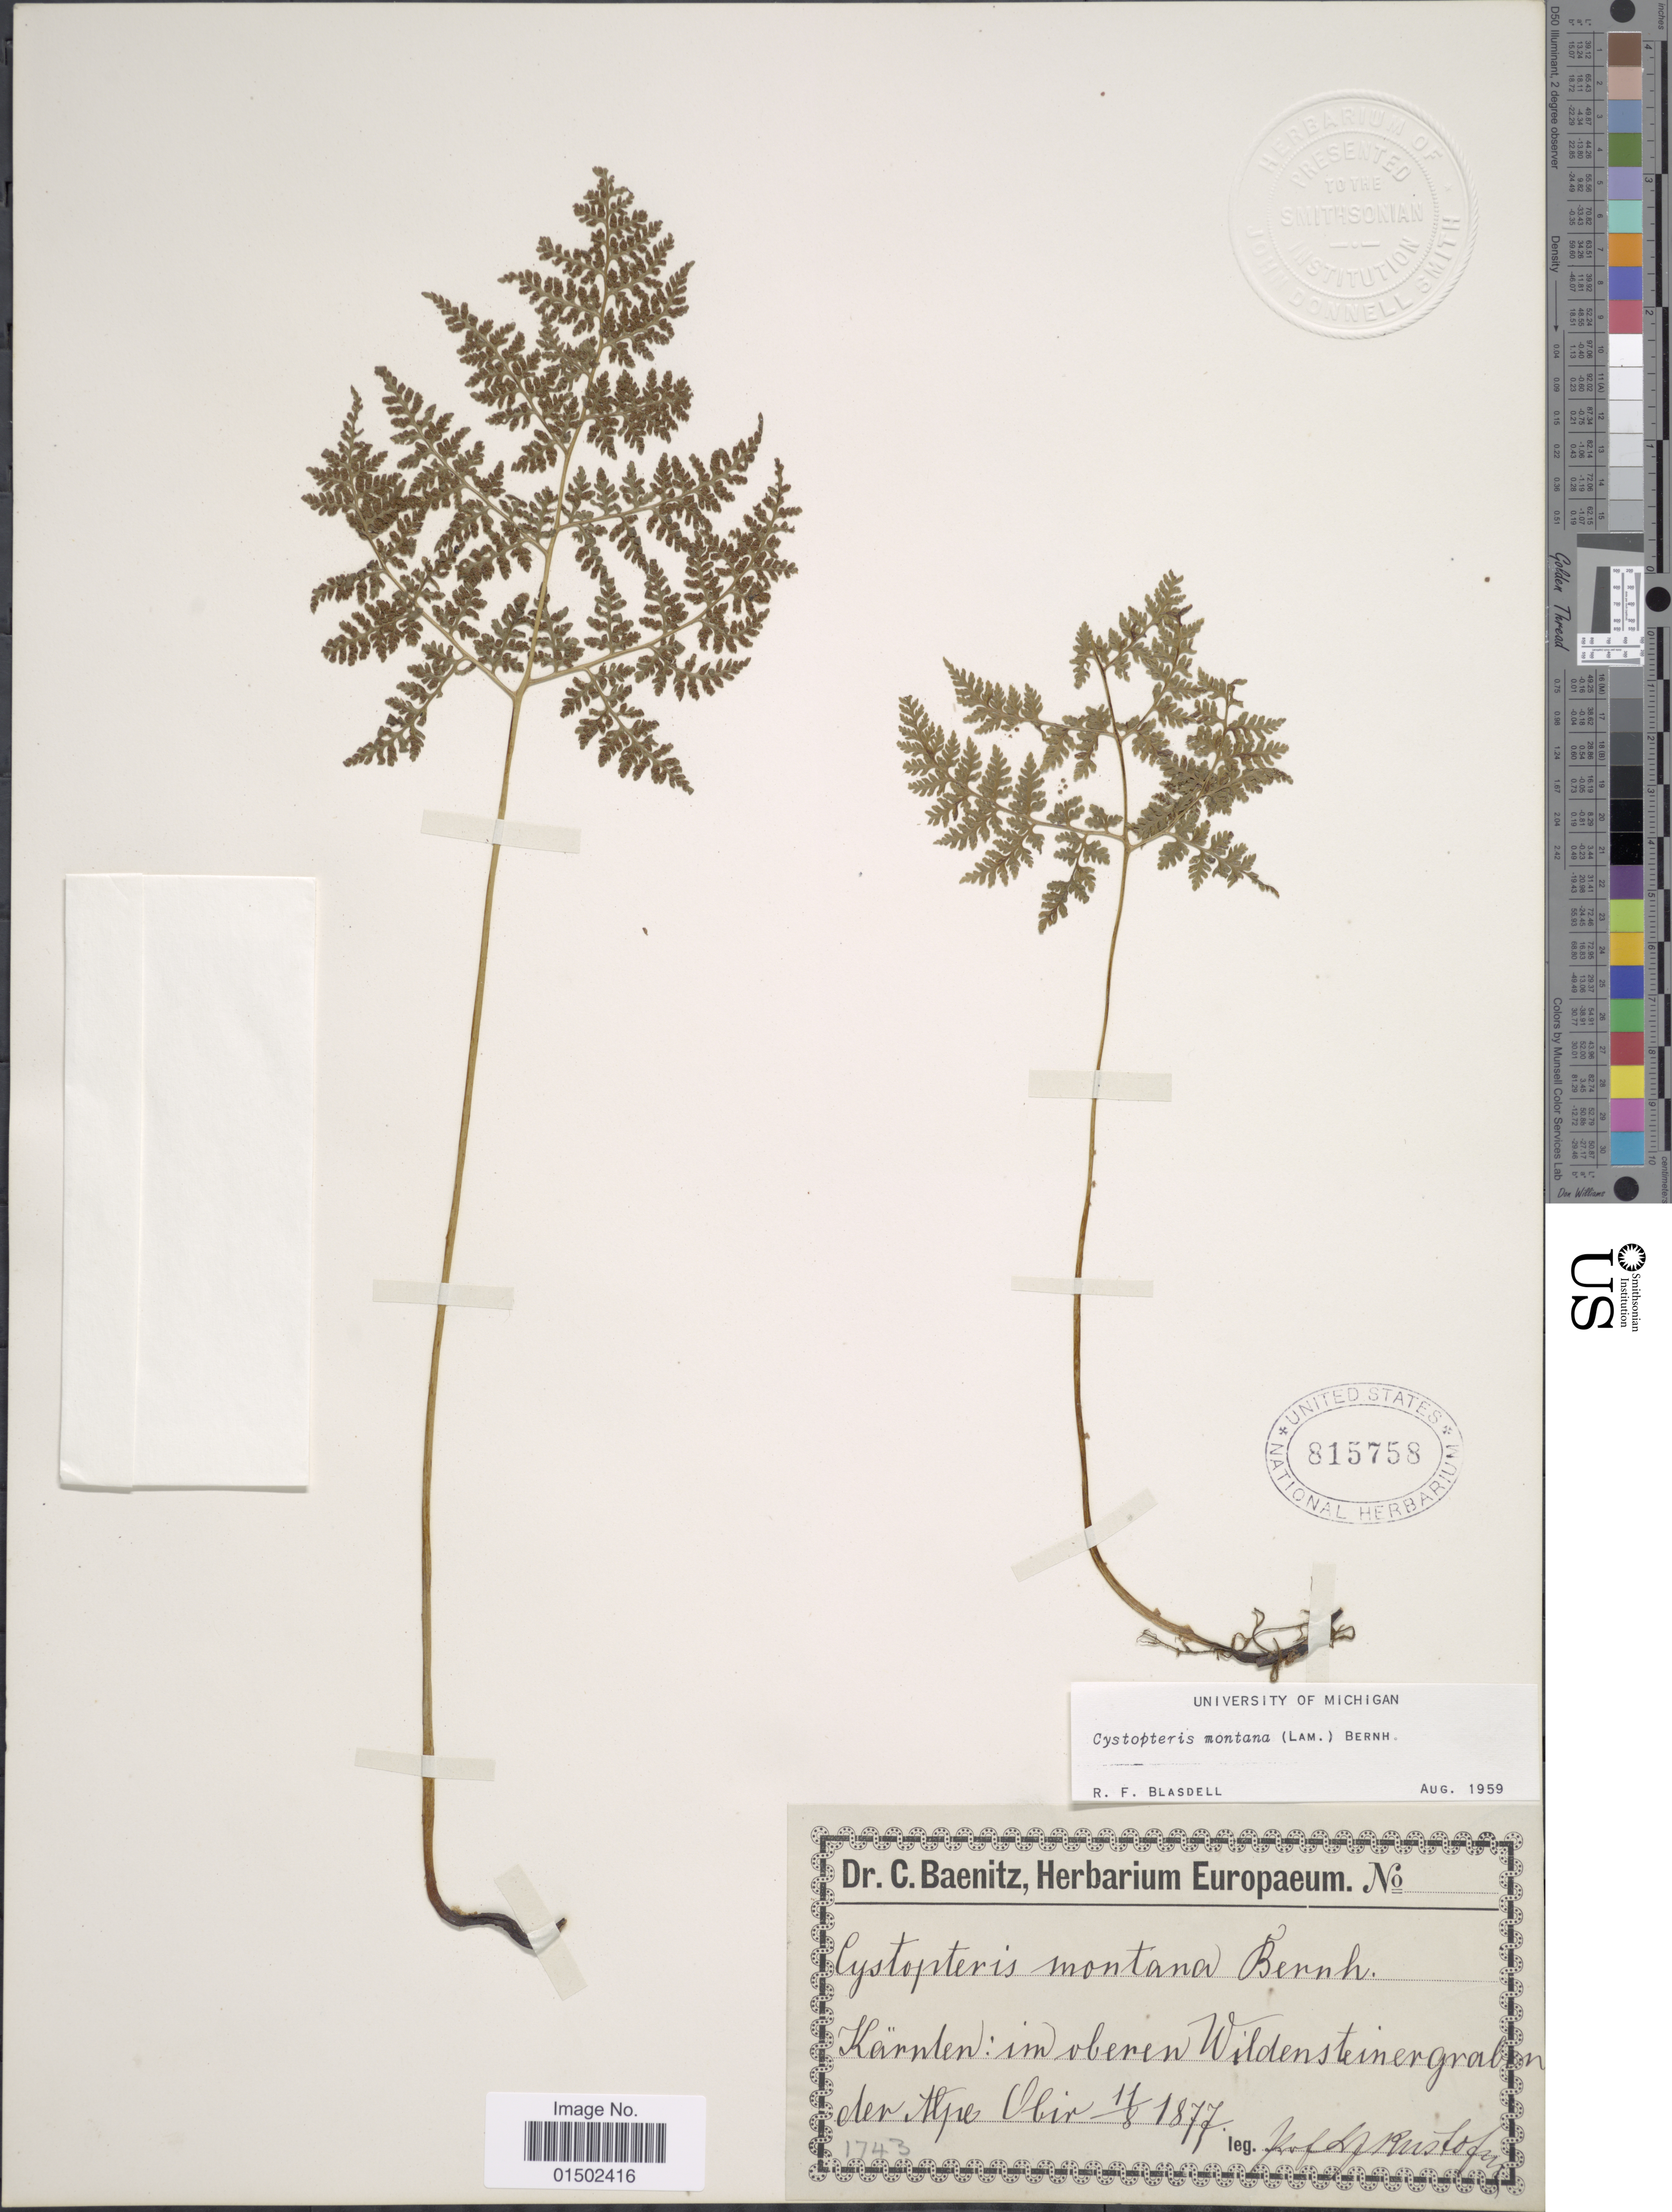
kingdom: Plantae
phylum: Tracheophyta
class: Polypodiopsida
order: Polypodiales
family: Cystopteridaceae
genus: Cystopteris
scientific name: Cystopteris montana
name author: (Lam.) Desv.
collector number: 1743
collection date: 1877-08-11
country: Austria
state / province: Karnten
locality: Alpe Obir.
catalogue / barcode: US 815758